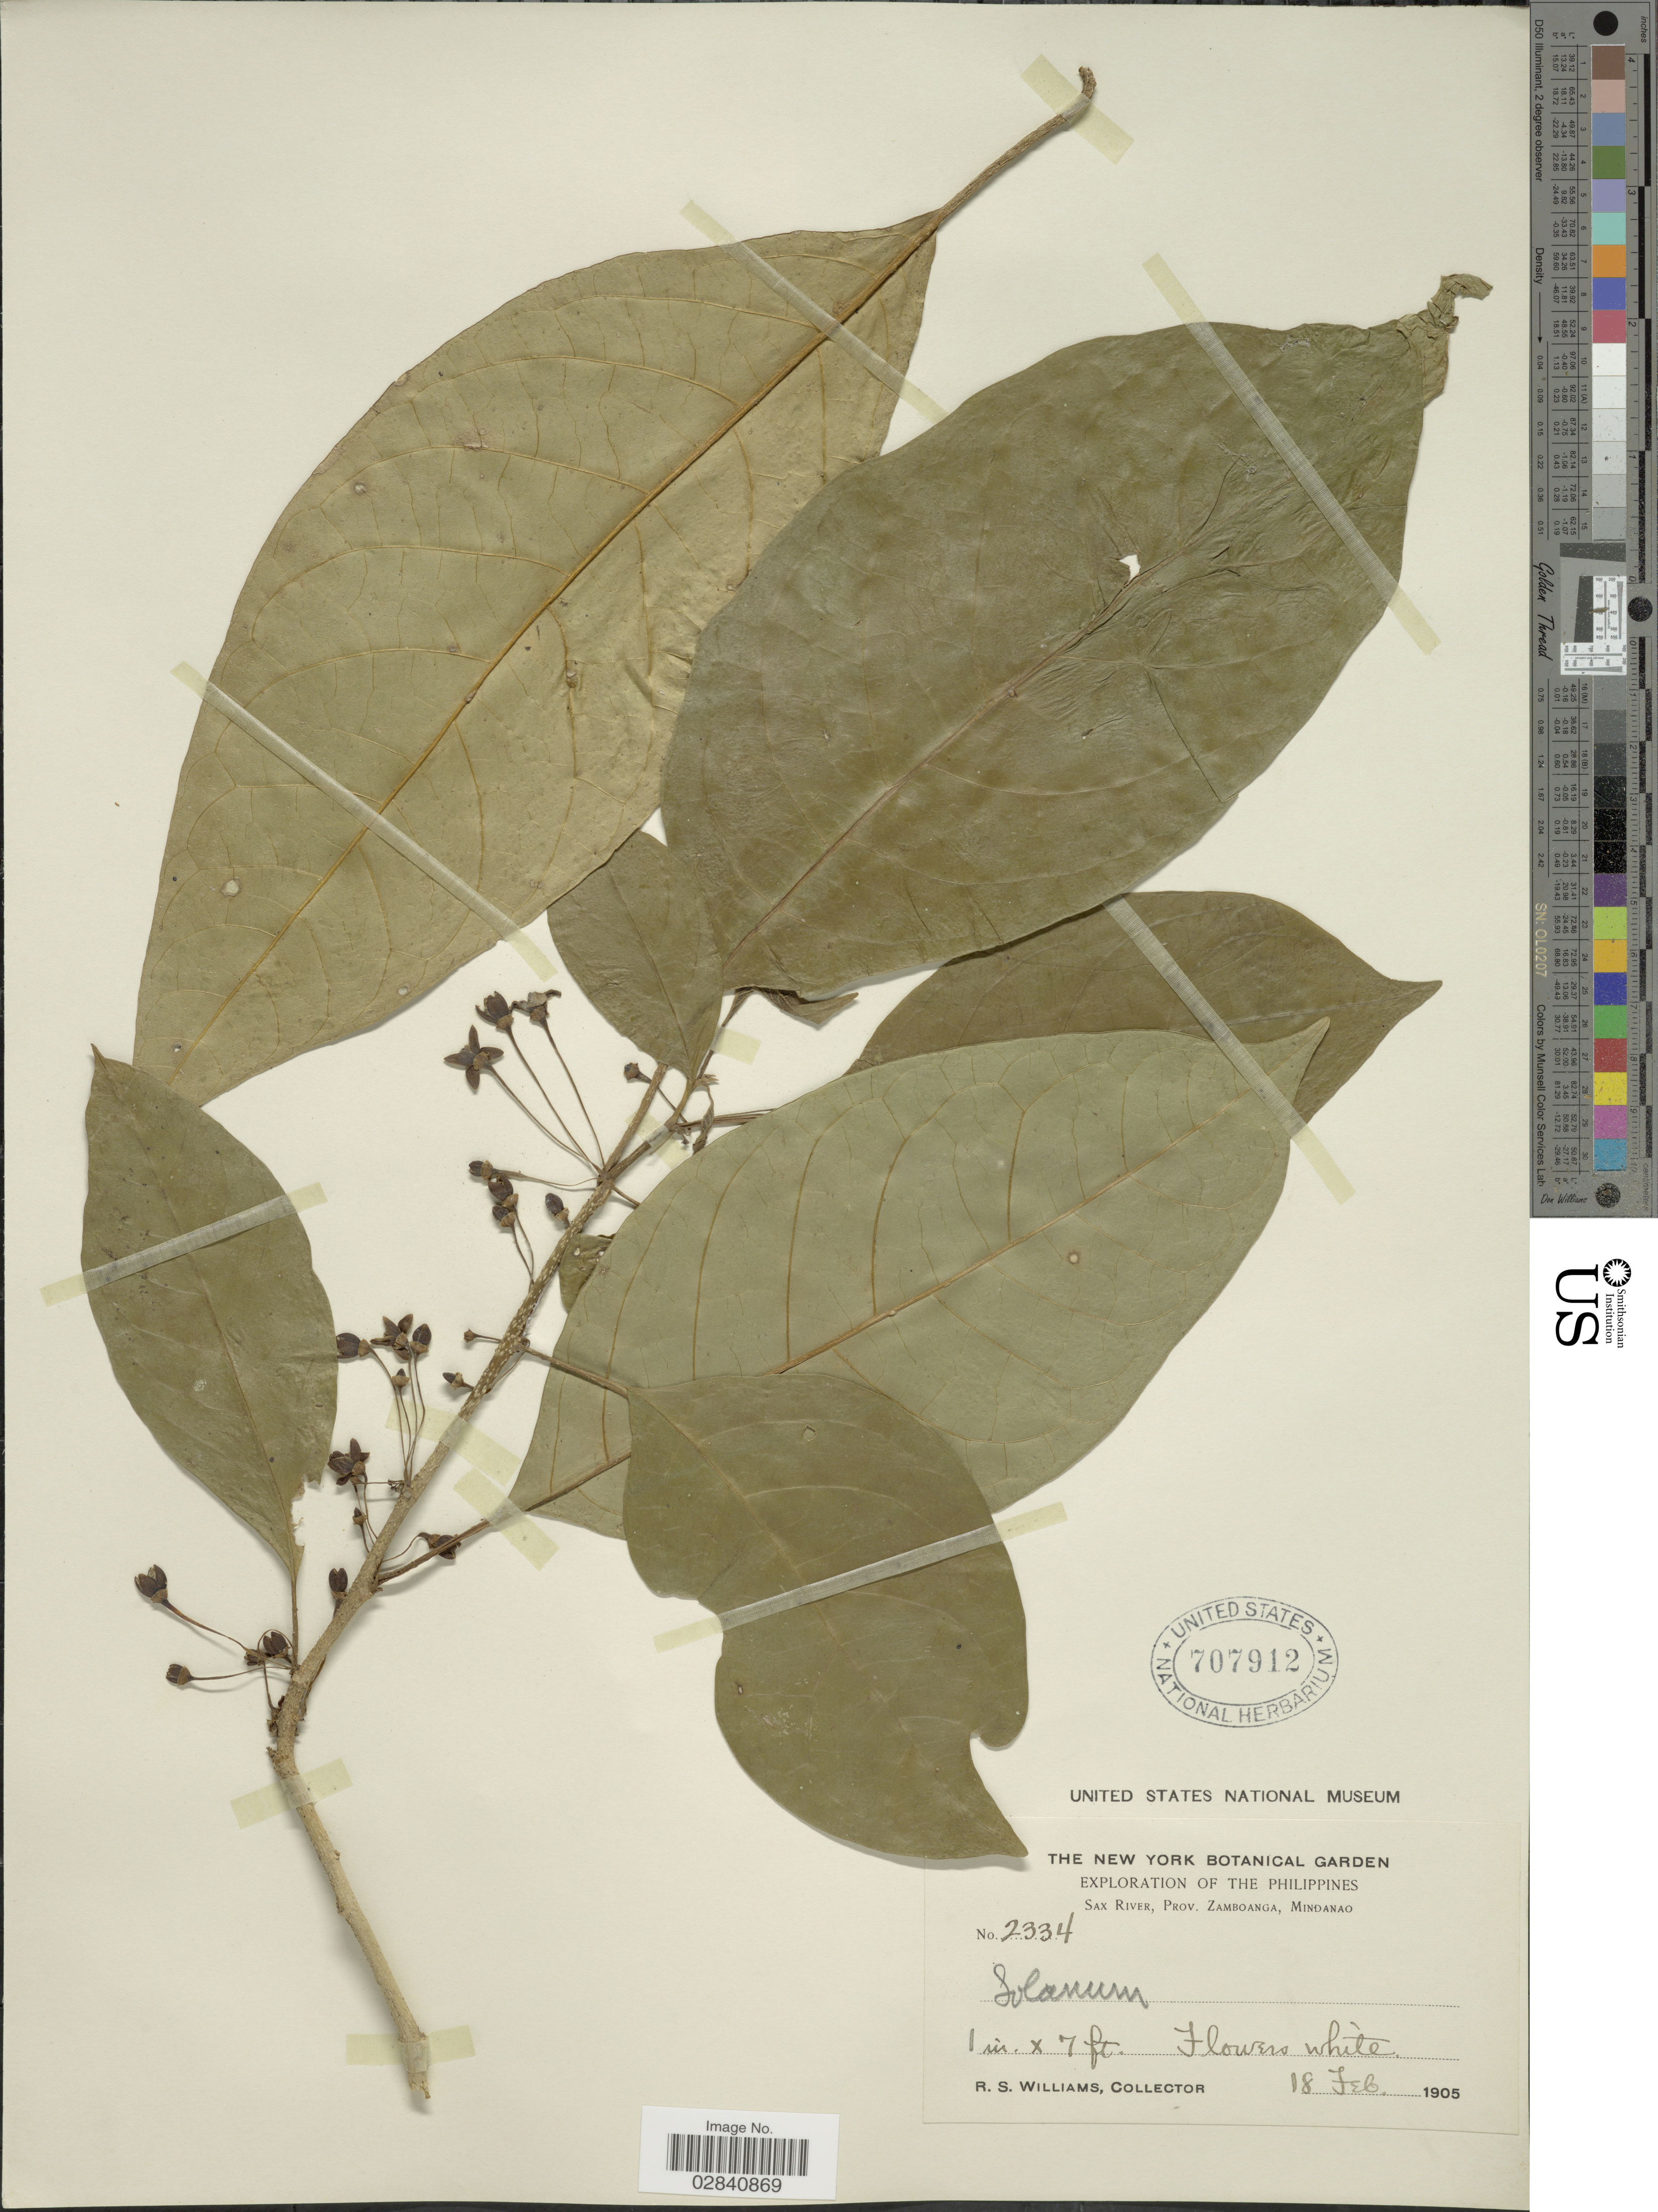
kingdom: Plantae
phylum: Tracheophyta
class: Magnoliopsida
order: Solanales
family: Solanaceae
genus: Lycianthes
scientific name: Lycianthes banahaensis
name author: (Elmer) Bitt.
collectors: R. S. Williams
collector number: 2334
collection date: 1905-02-18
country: Philippines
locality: Sax River, Prov. Zamboanga, Mindanao.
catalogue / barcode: US 707912